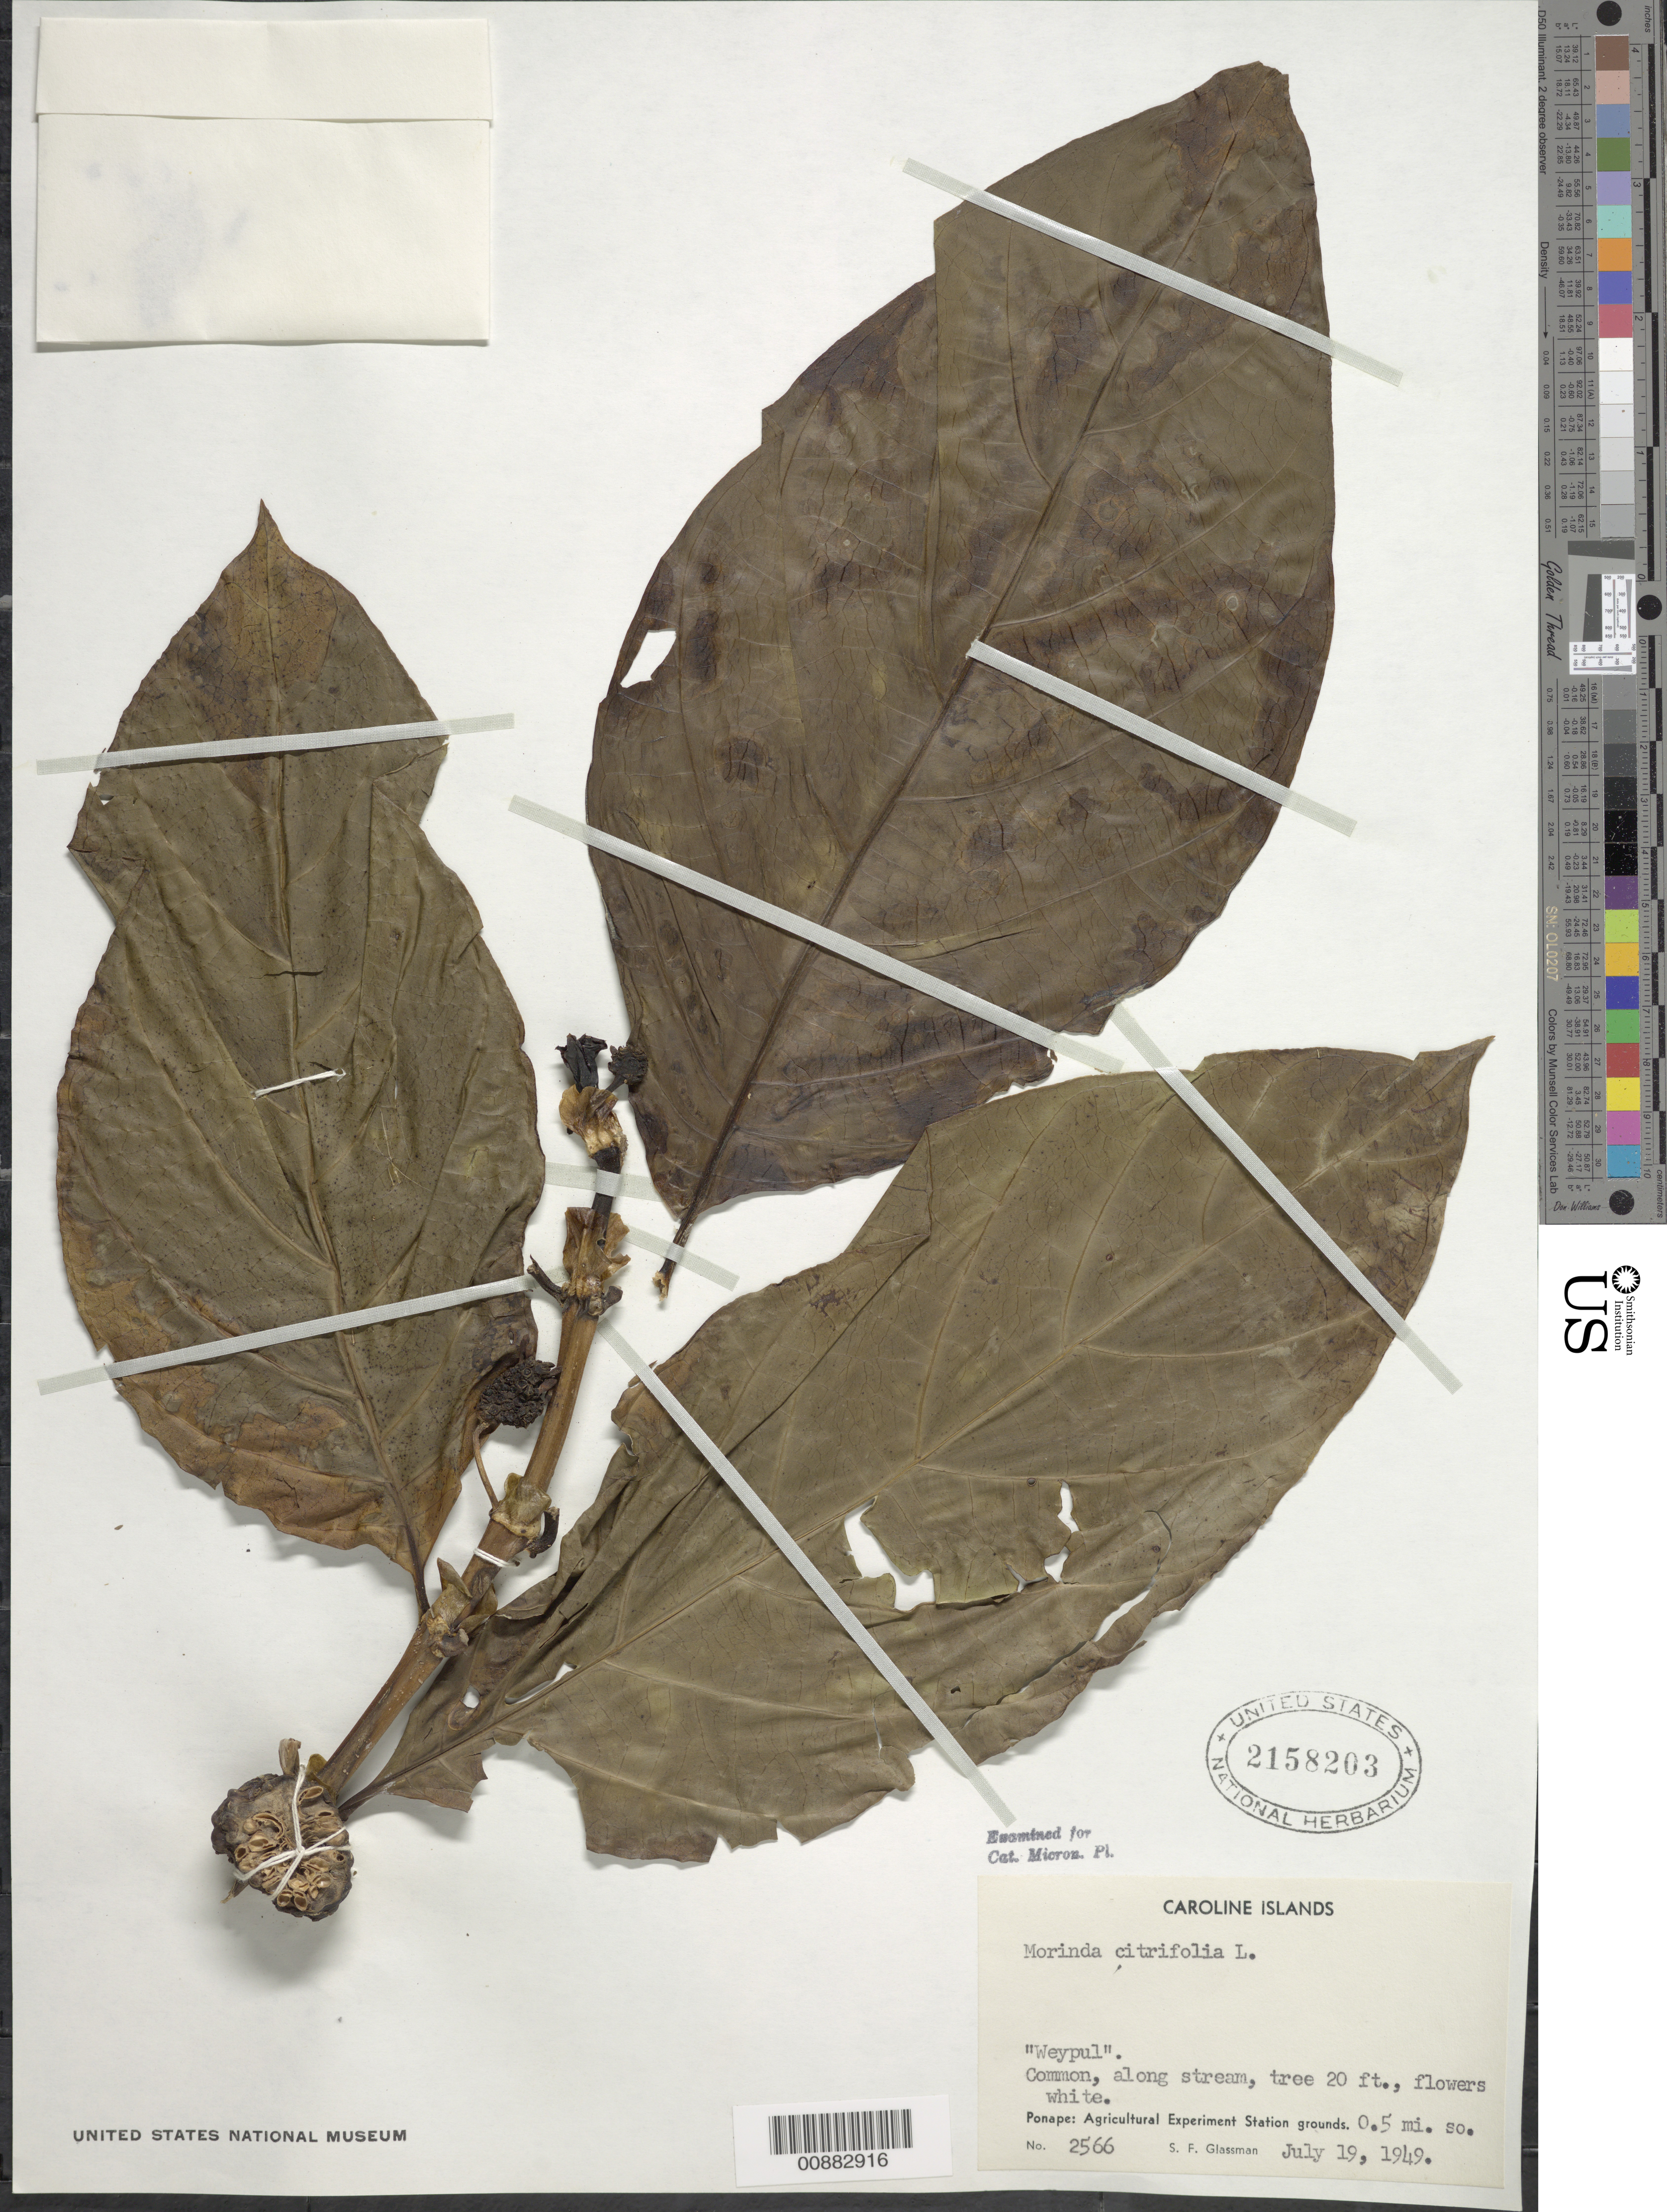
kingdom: Plantae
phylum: Tracheophyta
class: Magnoliopsida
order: Gentianales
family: Rubiaceae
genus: Morinda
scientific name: Morinda citrifolia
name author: L.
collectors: S. F. Glassman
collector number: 2566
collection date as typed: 19 Jul 1949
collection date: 1949-07-19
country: Micronesia, Federated States of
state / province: Pohnpei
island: Pohnpei [Ponape]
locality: Agricultural experiment station grounds, 0.5 mile S.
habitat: Common along stream.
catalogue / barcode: US 2158203